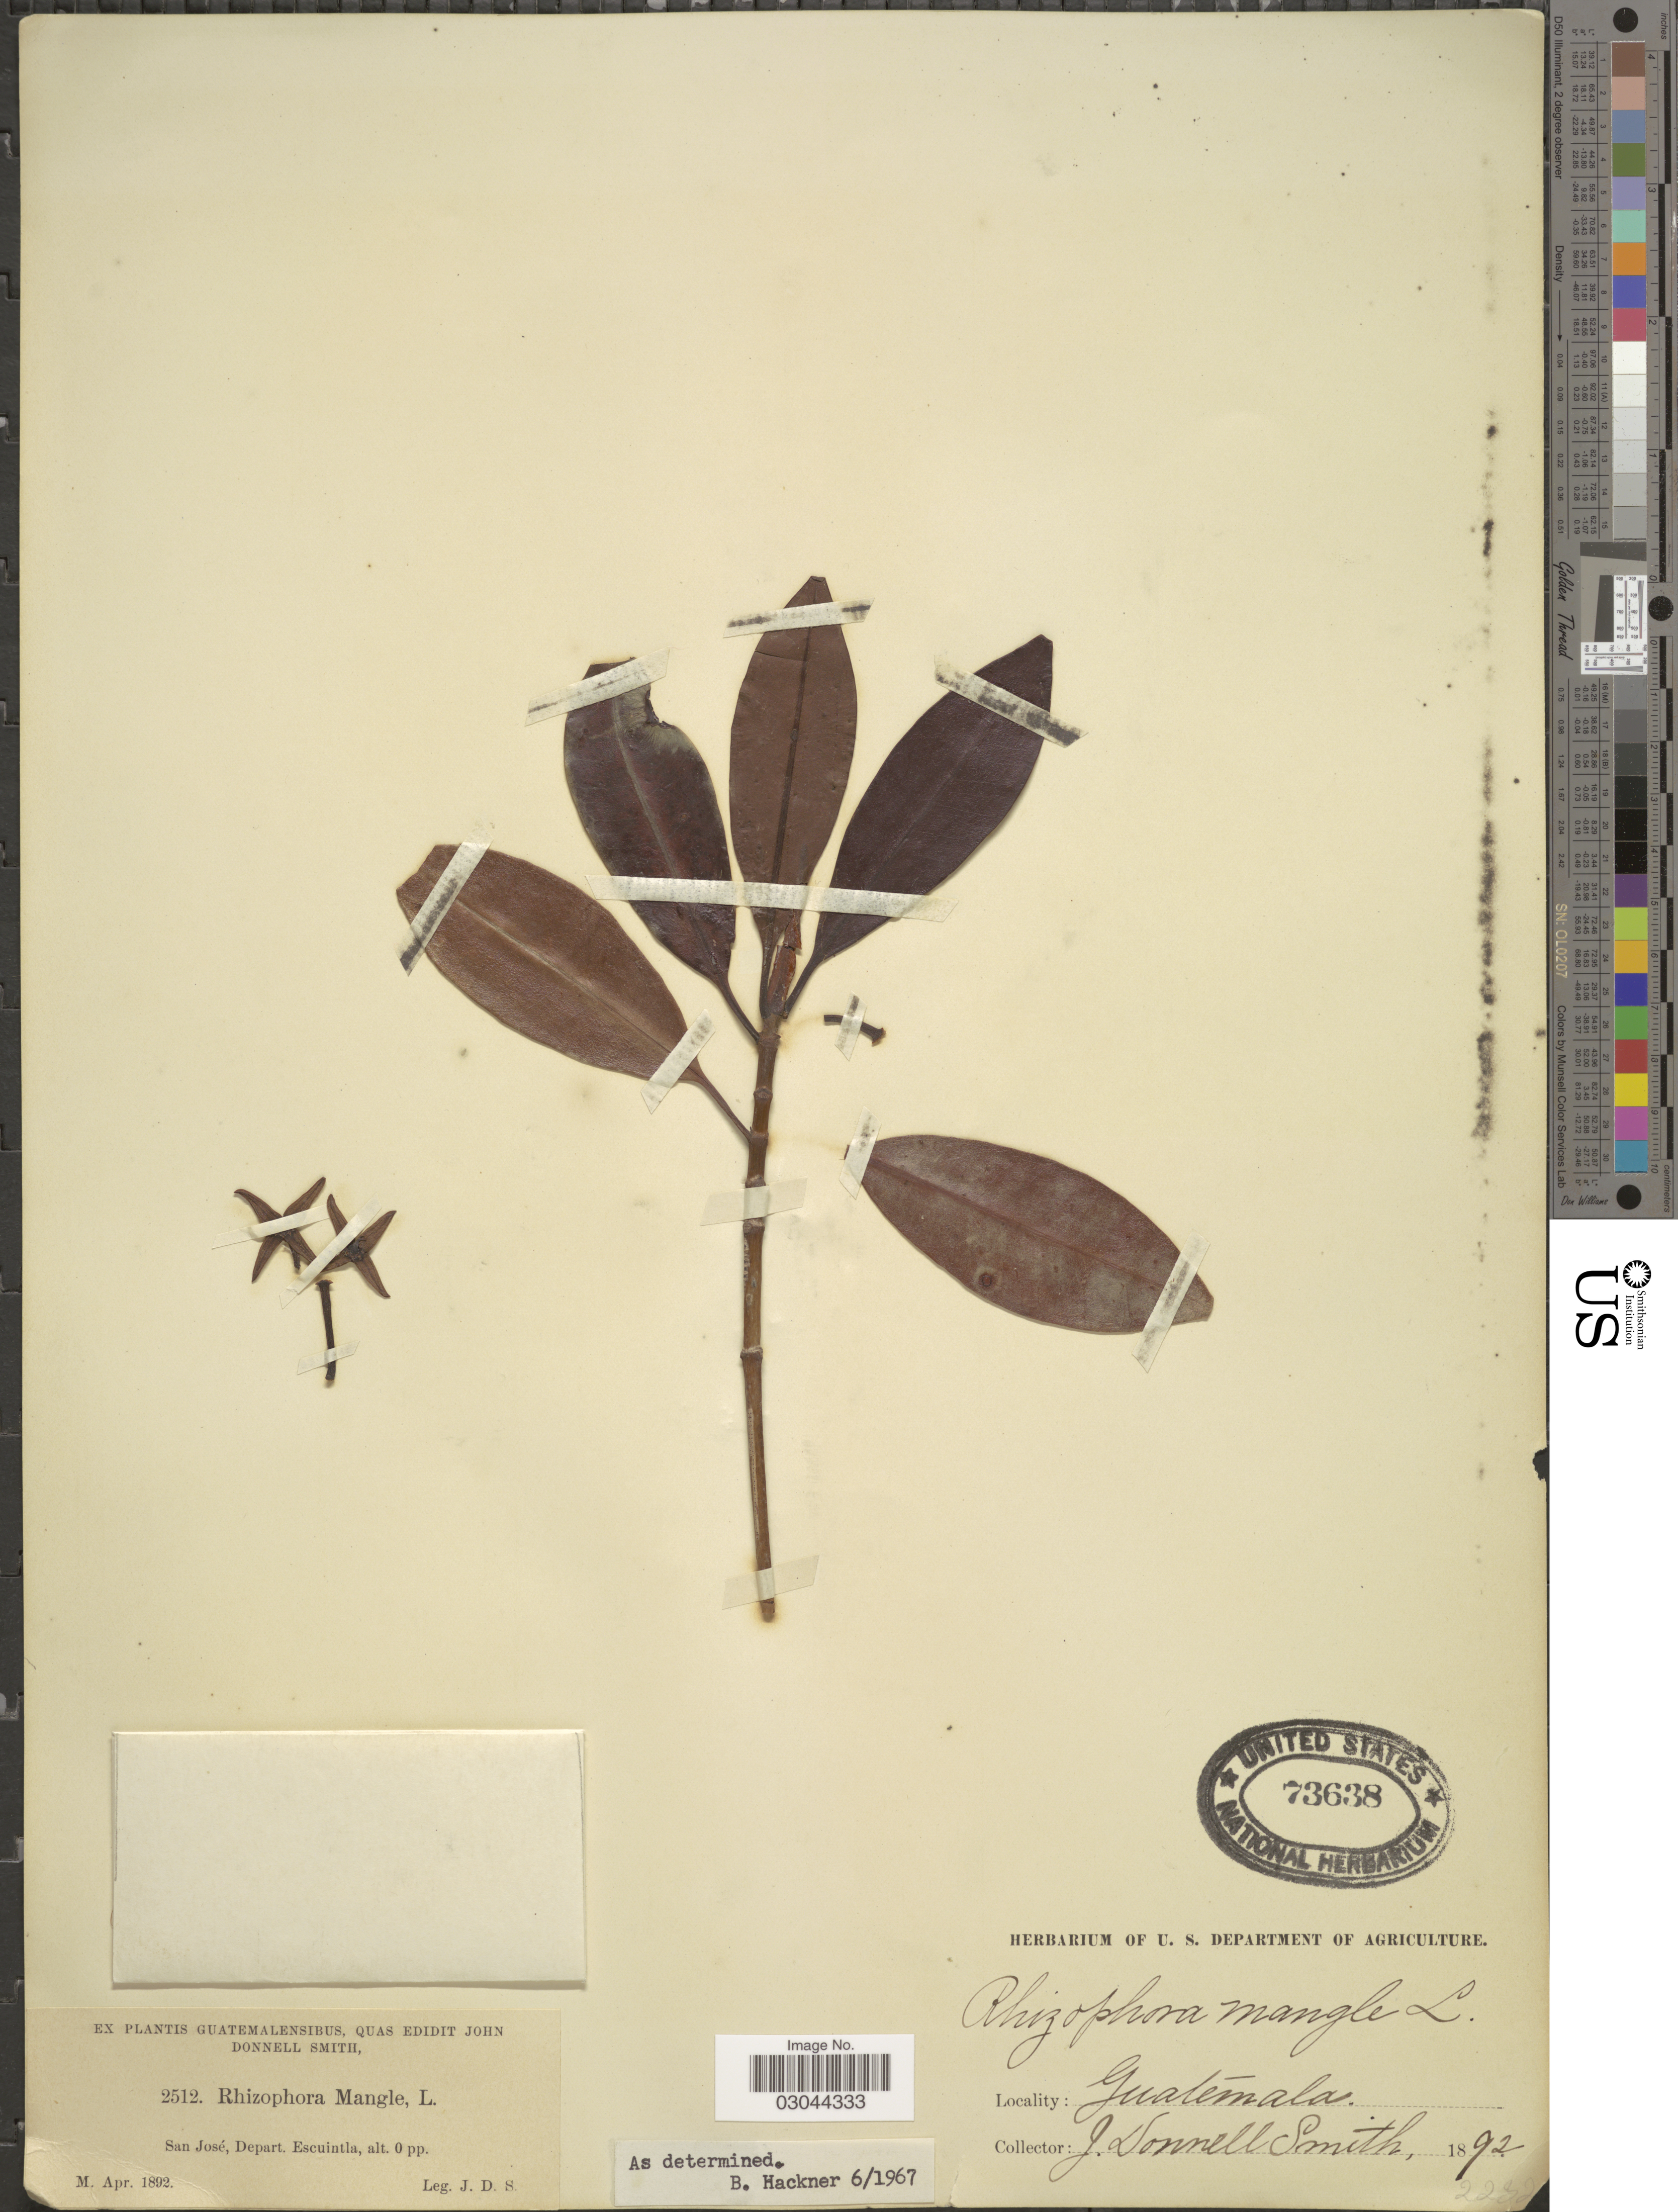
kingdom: Plantae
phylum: Tracheophyta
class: Magnoliopsida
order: Malpighiales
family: Rhizophoraceae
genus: Rhizophora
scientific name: Rhizophora mangle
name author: L.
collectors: J. Donnell Smith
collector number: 2512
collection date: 1892-04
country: Guatemala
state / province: Escuintla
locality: San José, Depart. Escuintla.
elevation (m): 0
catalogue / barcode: US 73638